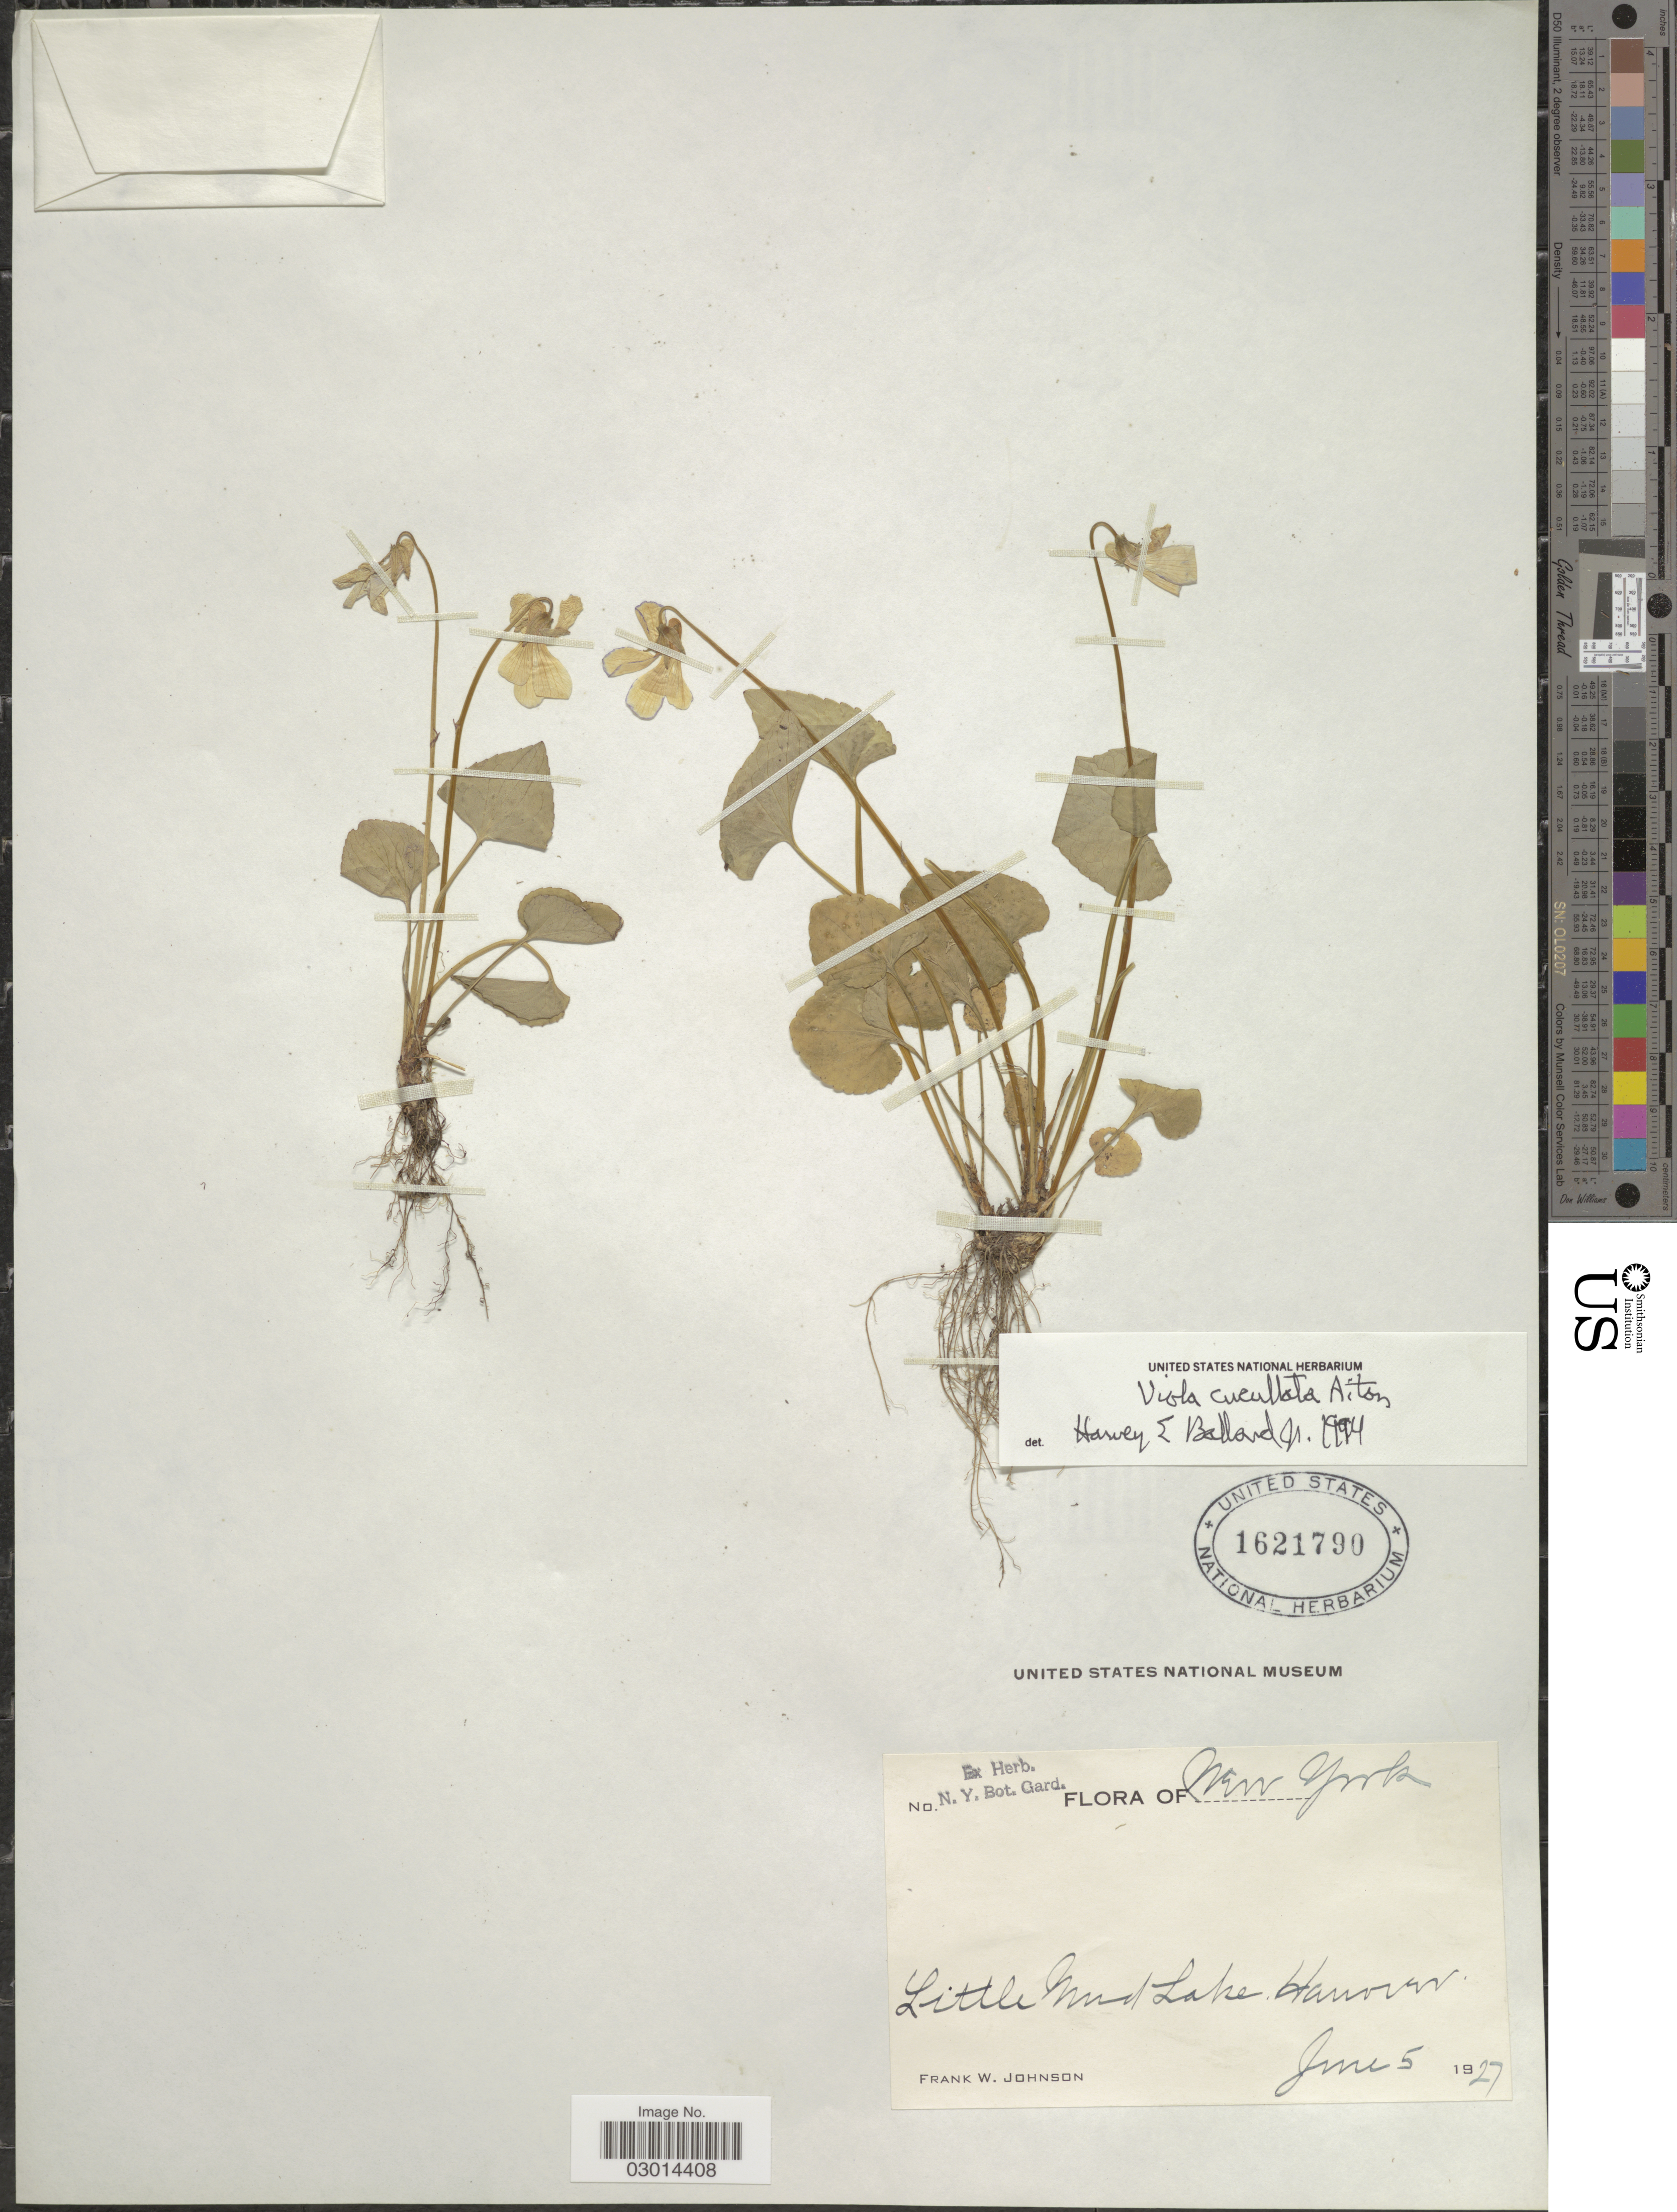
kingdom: Plantae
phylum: Tracheophyta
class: Magnoliopsida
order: Malpighiales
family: Violaceae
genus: Viola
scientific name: Viola cucullata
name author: Aiton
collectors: F. W. Johnson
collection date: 1927-06-05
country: United States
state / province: New York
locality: Little Mnd Lake Hanover.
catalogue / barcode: US 1621790